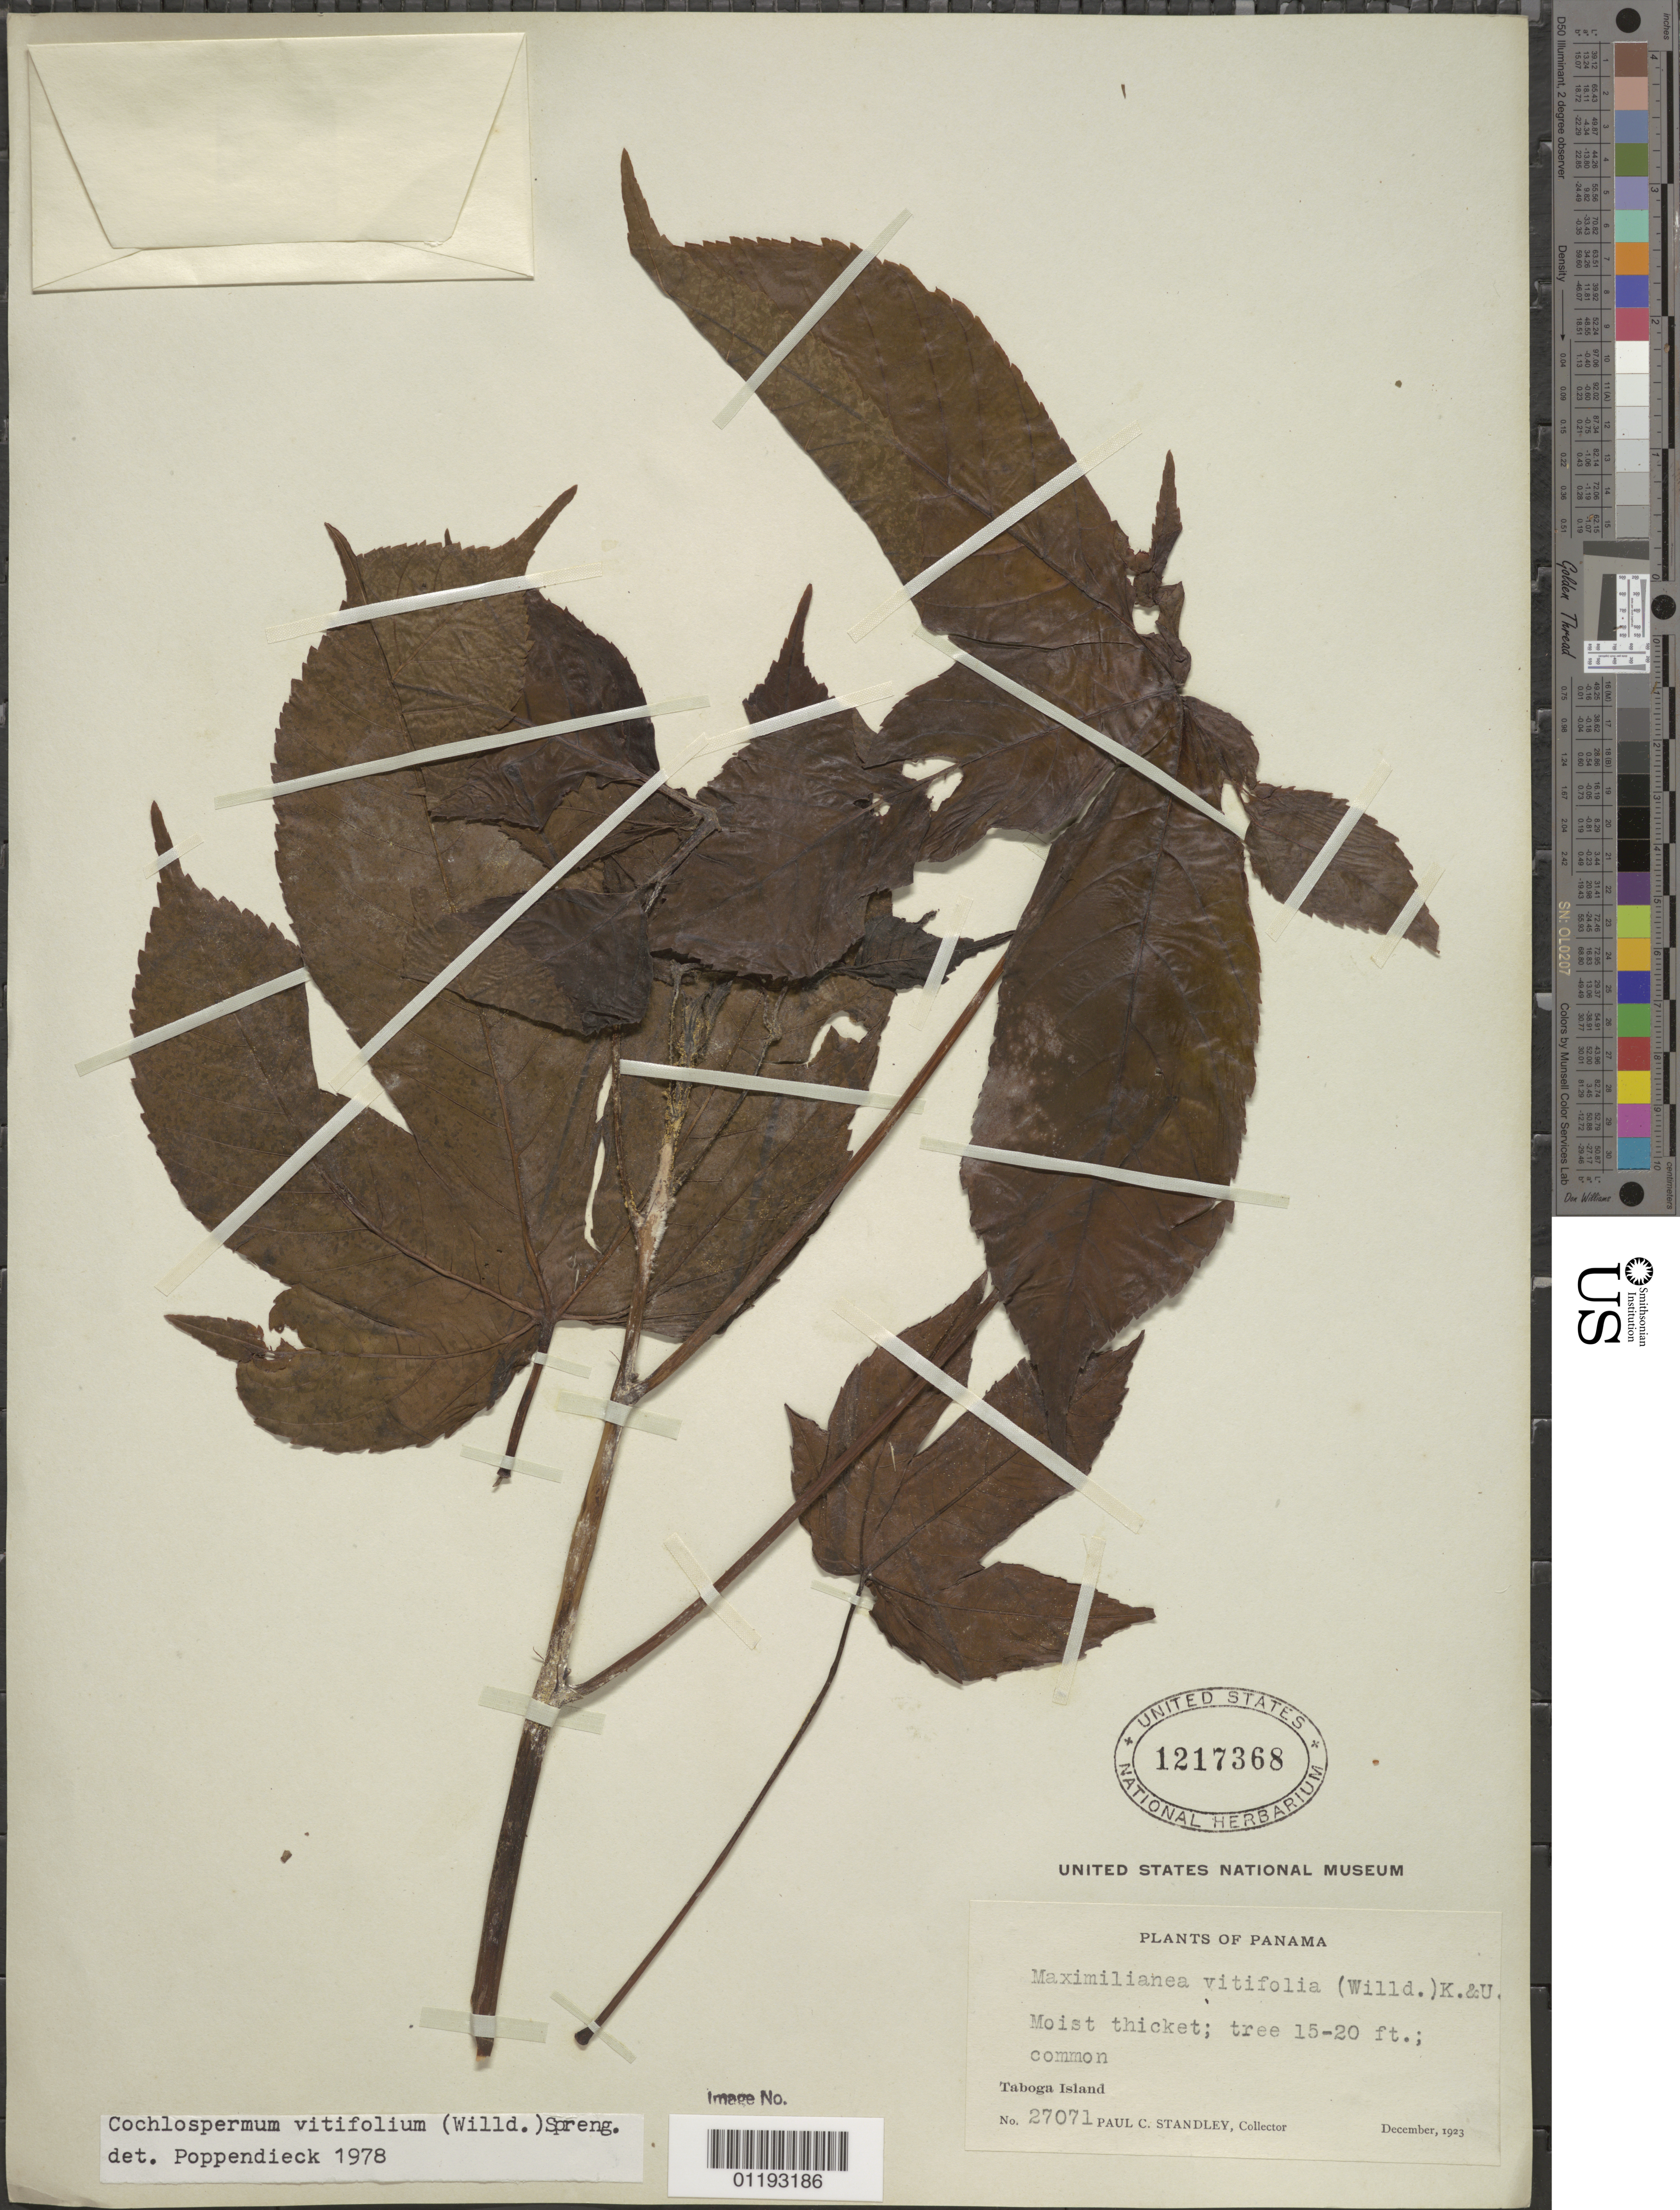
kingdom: Plantae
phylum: Tracheophyta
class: Magnoliopsida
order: Malvales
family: Cochlospermaceae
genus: Cochlospermum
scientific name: Cochlospermum vitifolium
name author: (Willd.) Spreng.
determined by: Poppendieck, H.-H., (HBG), Institut fur Allgemeine Botanik und Botanischer Garten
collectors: P. C. Standley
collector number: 27071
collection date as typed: Dec 1923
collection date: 1923-12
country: Panama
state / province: Panamá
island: Taboga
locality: Taboga Island.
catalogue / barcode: US 1217368